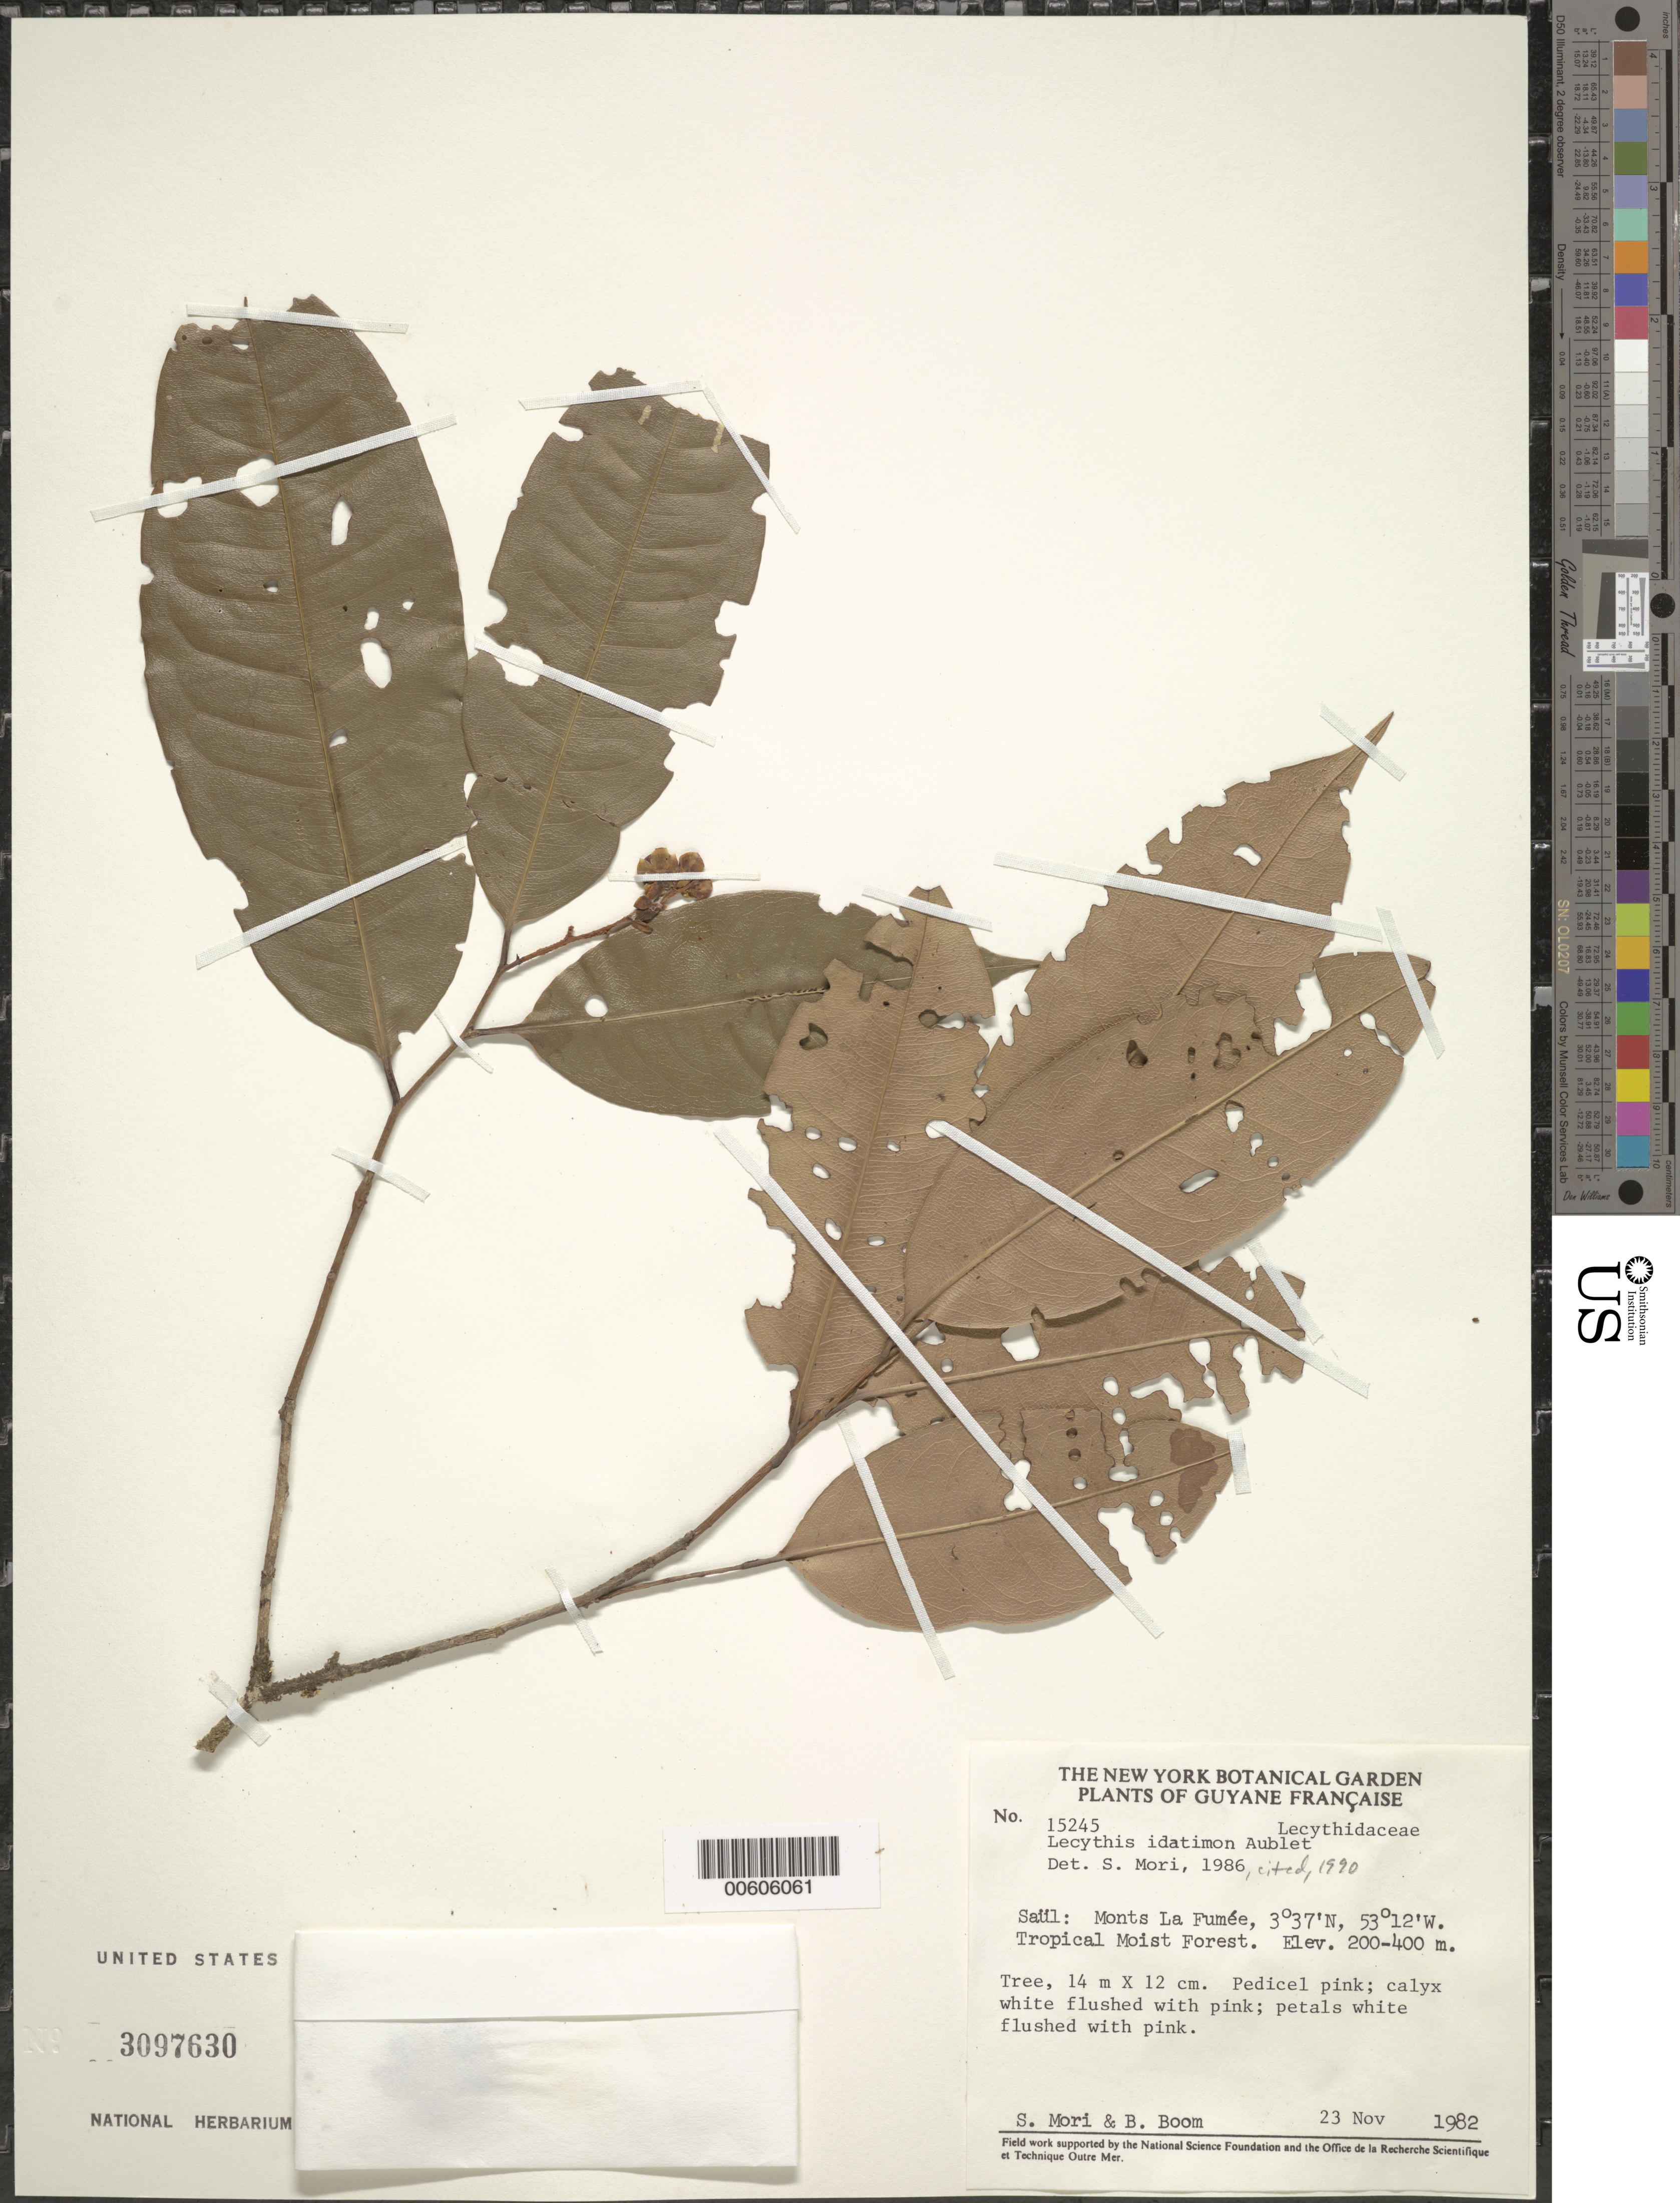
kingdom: Plantae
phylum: Tracheophyta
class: Magnoliopsida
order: Ericales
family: Lecythidaceae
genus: Lecythis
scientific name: Lecythis idatimon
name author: Aubl.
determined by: Mori, Scott A.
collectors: S. Mori & B. M. Boom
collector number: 15245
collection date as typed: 23-Nov-82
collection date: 1982-11-23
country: French Guiana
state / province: Saint-Laurent-du-Maroni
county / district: Saül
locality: Saül, Monts La Fumée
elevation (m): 200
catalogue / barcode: US 3097630